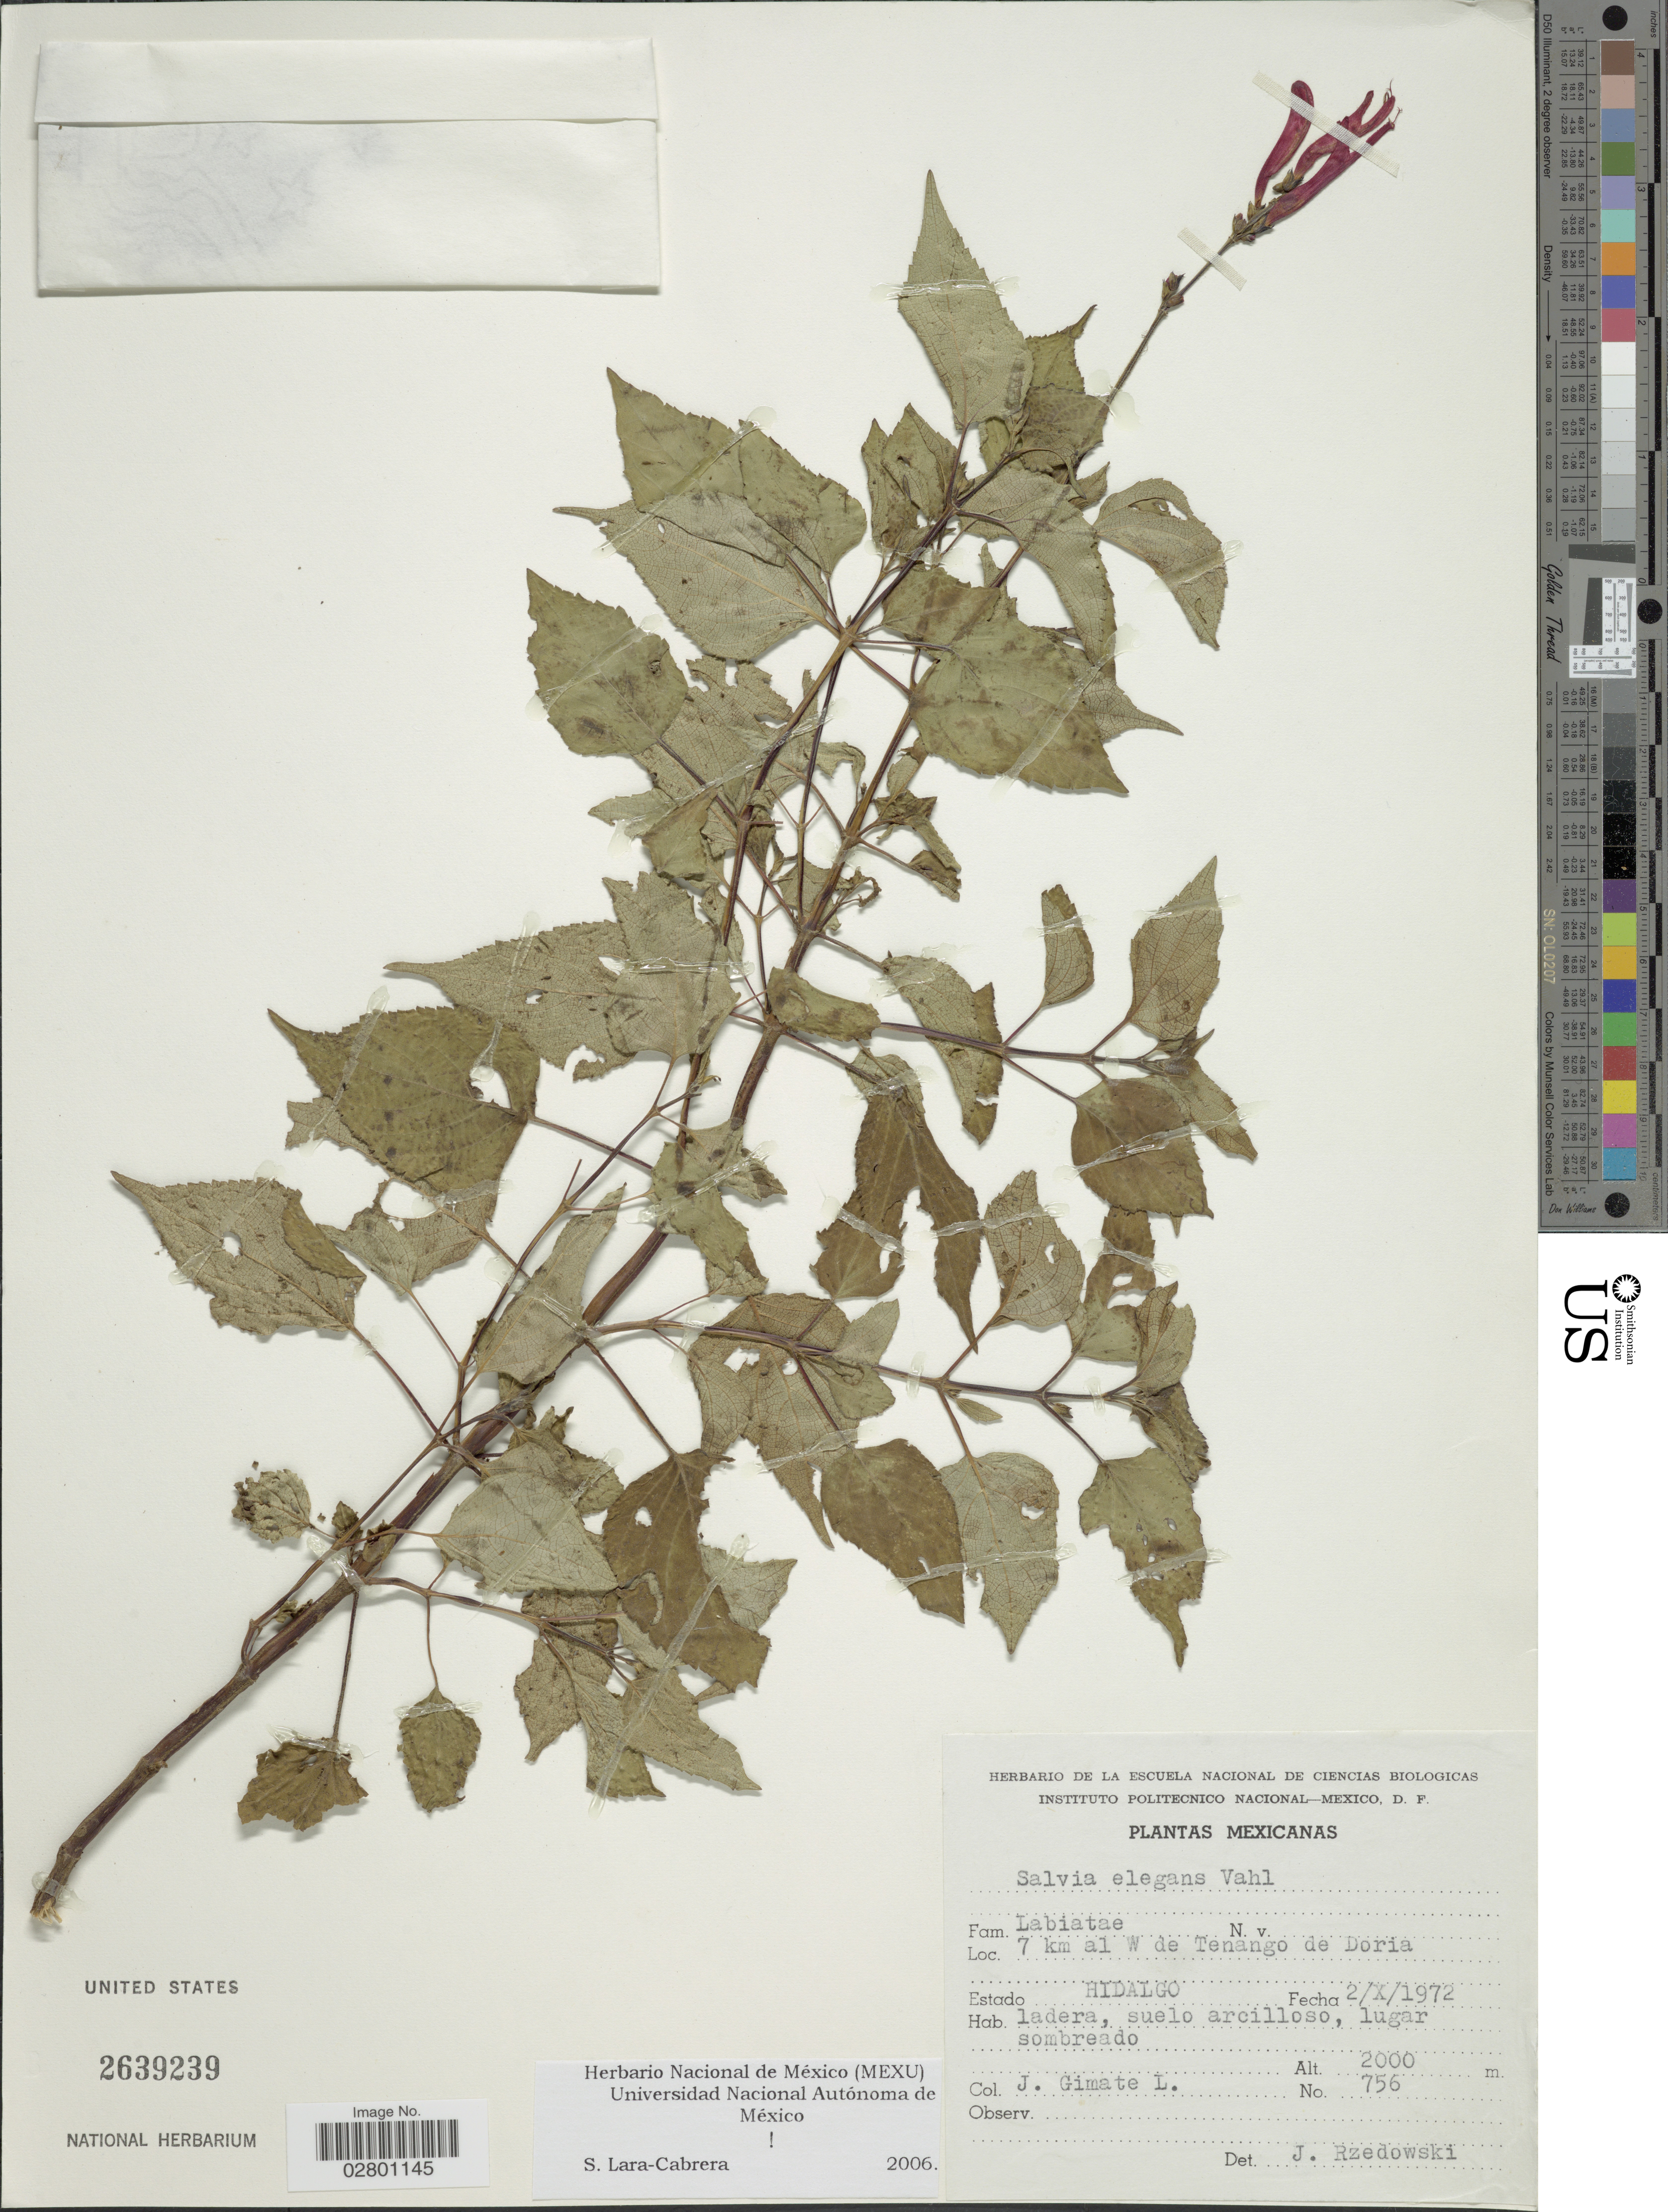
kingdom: Plantae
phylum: Tracheophyta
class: Magnoliopsida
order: Lamiales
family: Lamiaceae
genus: Salvia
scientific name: Salvia elegans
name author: Vahl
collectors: J. Gimate L.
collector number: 756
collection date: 1972-10-02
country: Mexico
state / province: Hidalgo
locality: Mexicanas. 7 km al W de Tenango de Doria.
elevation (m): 2000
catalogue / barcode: US 2639239